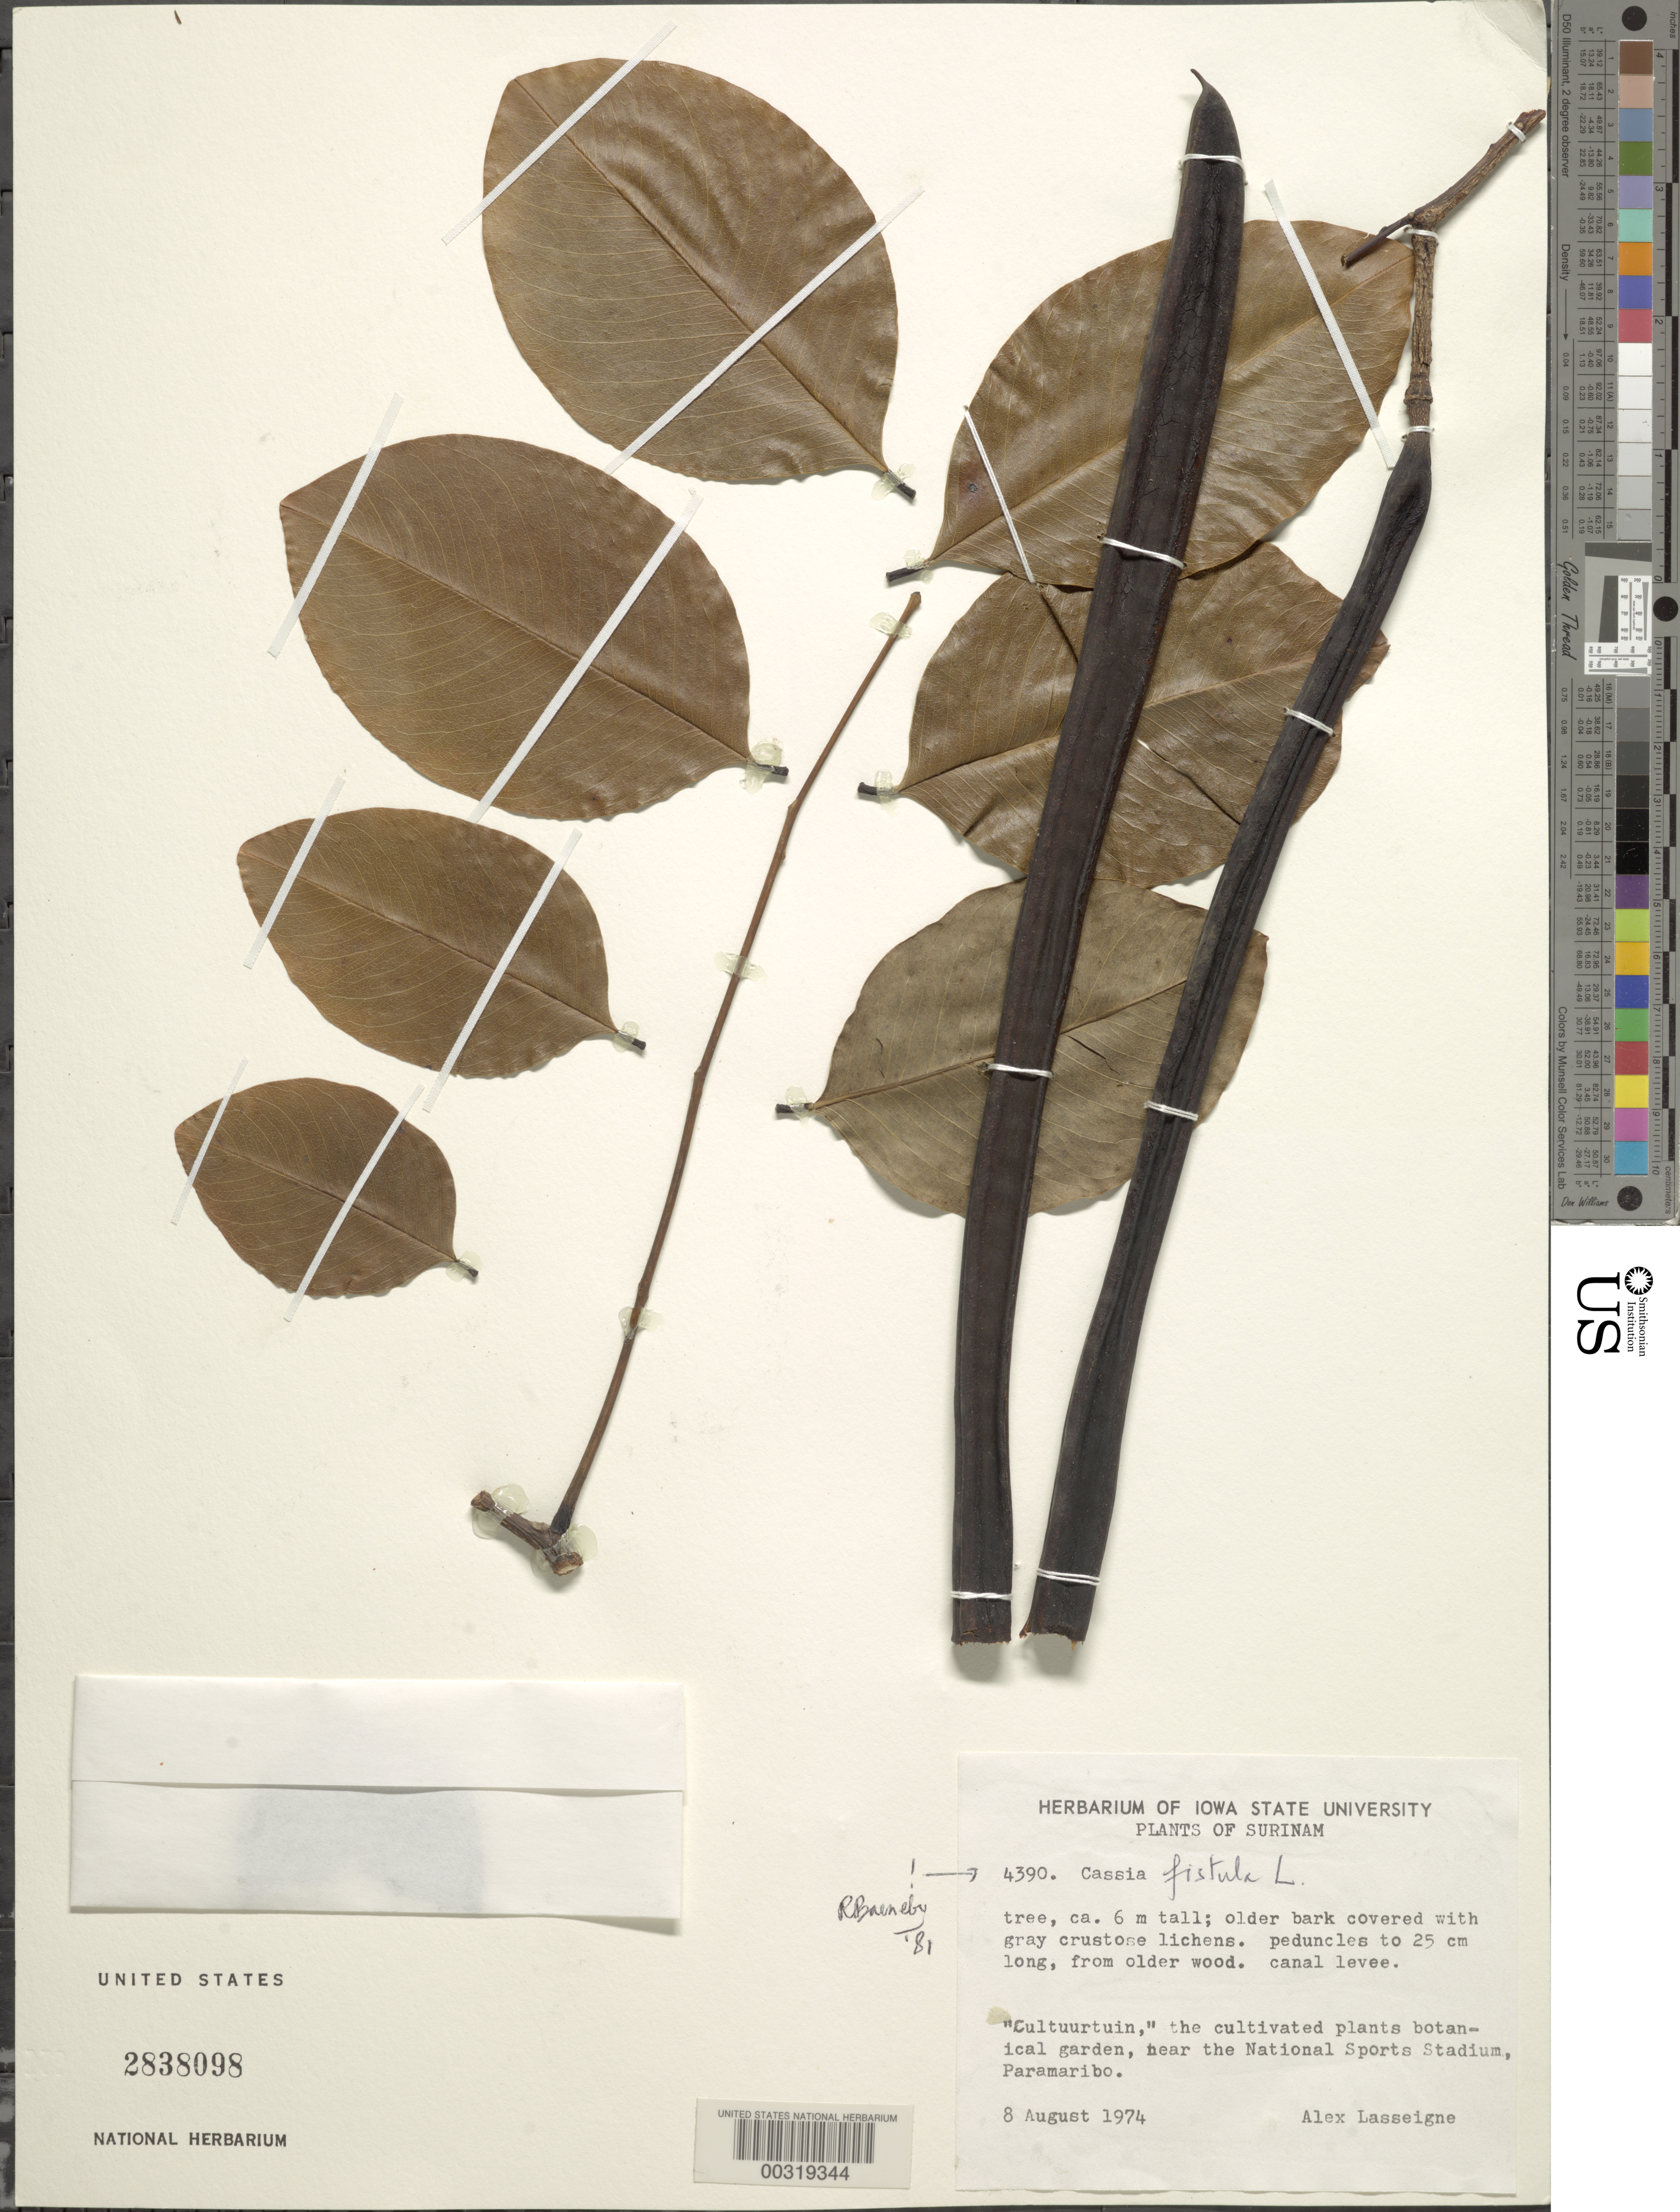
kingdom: Plantae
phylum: Tracheophyta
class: Magnoliopsida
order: Fabales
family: Fabaceae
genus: Cassia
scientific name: Cassia fistula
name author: L.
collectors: A. Lasseigne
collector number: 4390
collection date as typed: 08 Aug 1984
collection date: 1984-08-08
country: Suriname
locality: Botanical garden, near the national sports stadium, paramaribo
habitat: Canal levee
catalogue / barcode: US 2838098